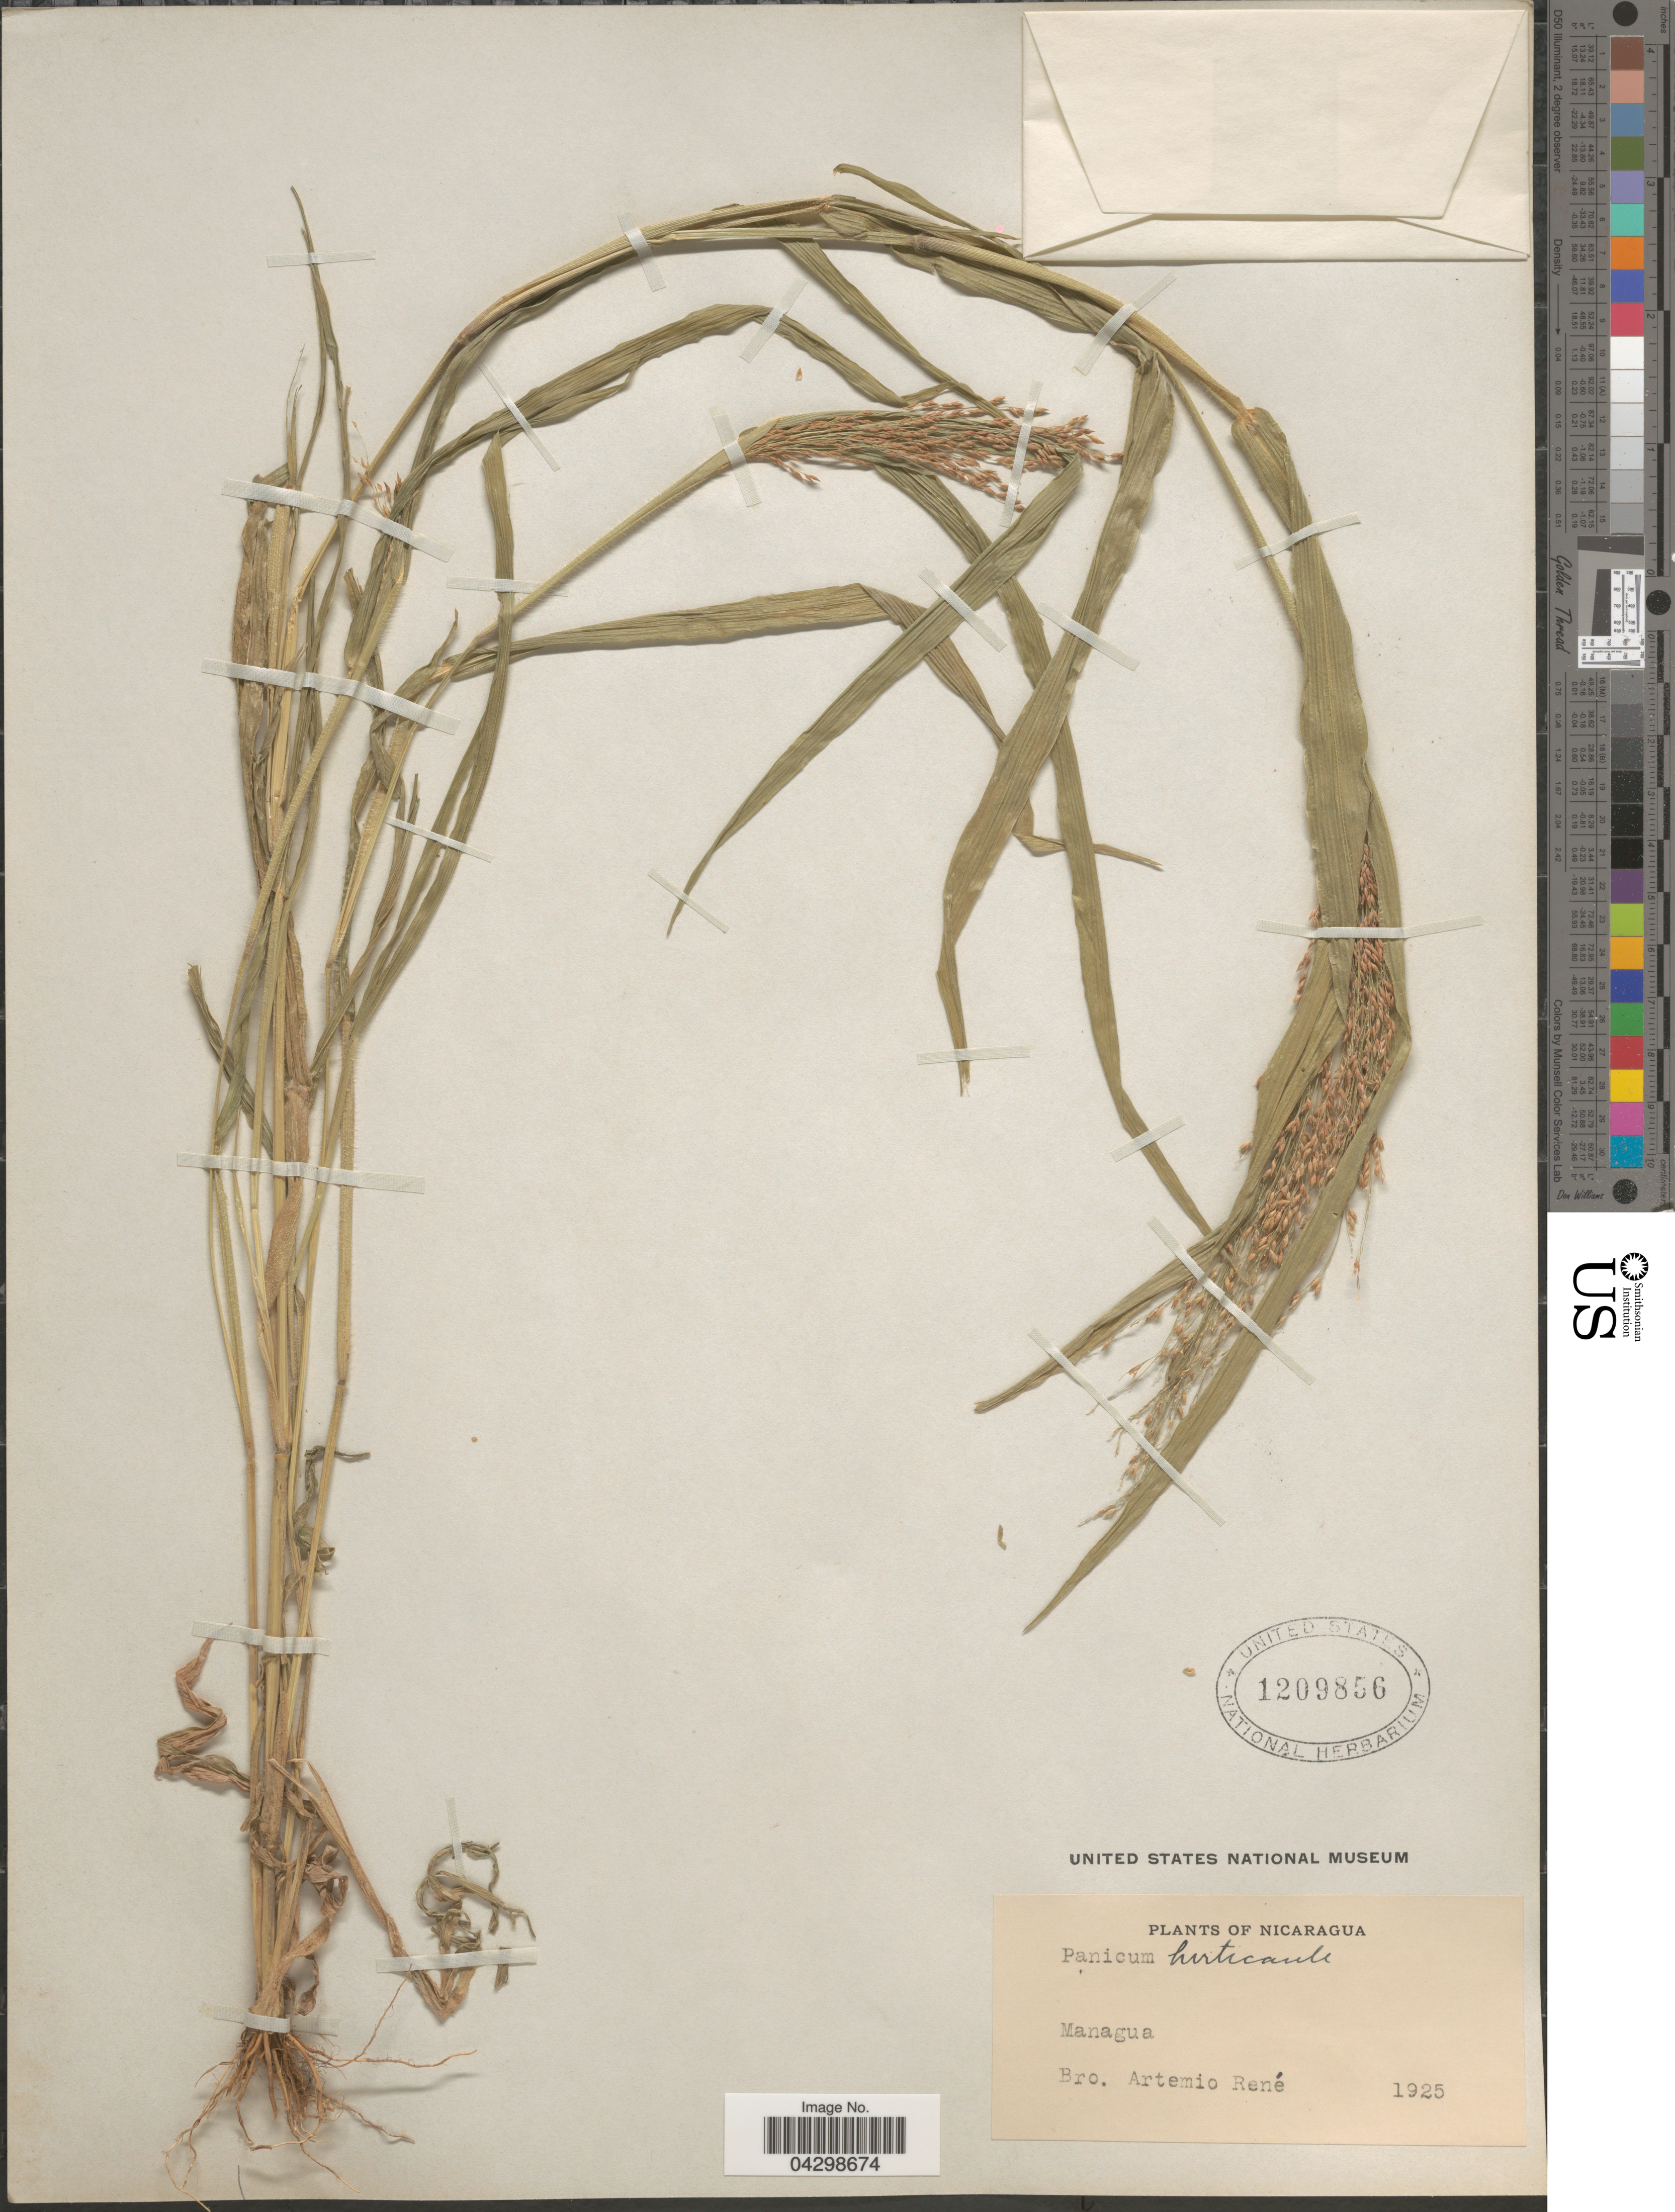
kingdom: Plantae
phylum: Tracheophyta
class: Liliopsida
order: Poales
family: Poaceae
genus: Panicum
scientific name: Panicum hirticaule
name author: J. Presl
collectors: A. Rene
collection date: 1925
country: Nicaragua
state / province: Managua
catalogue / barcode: US 1209856